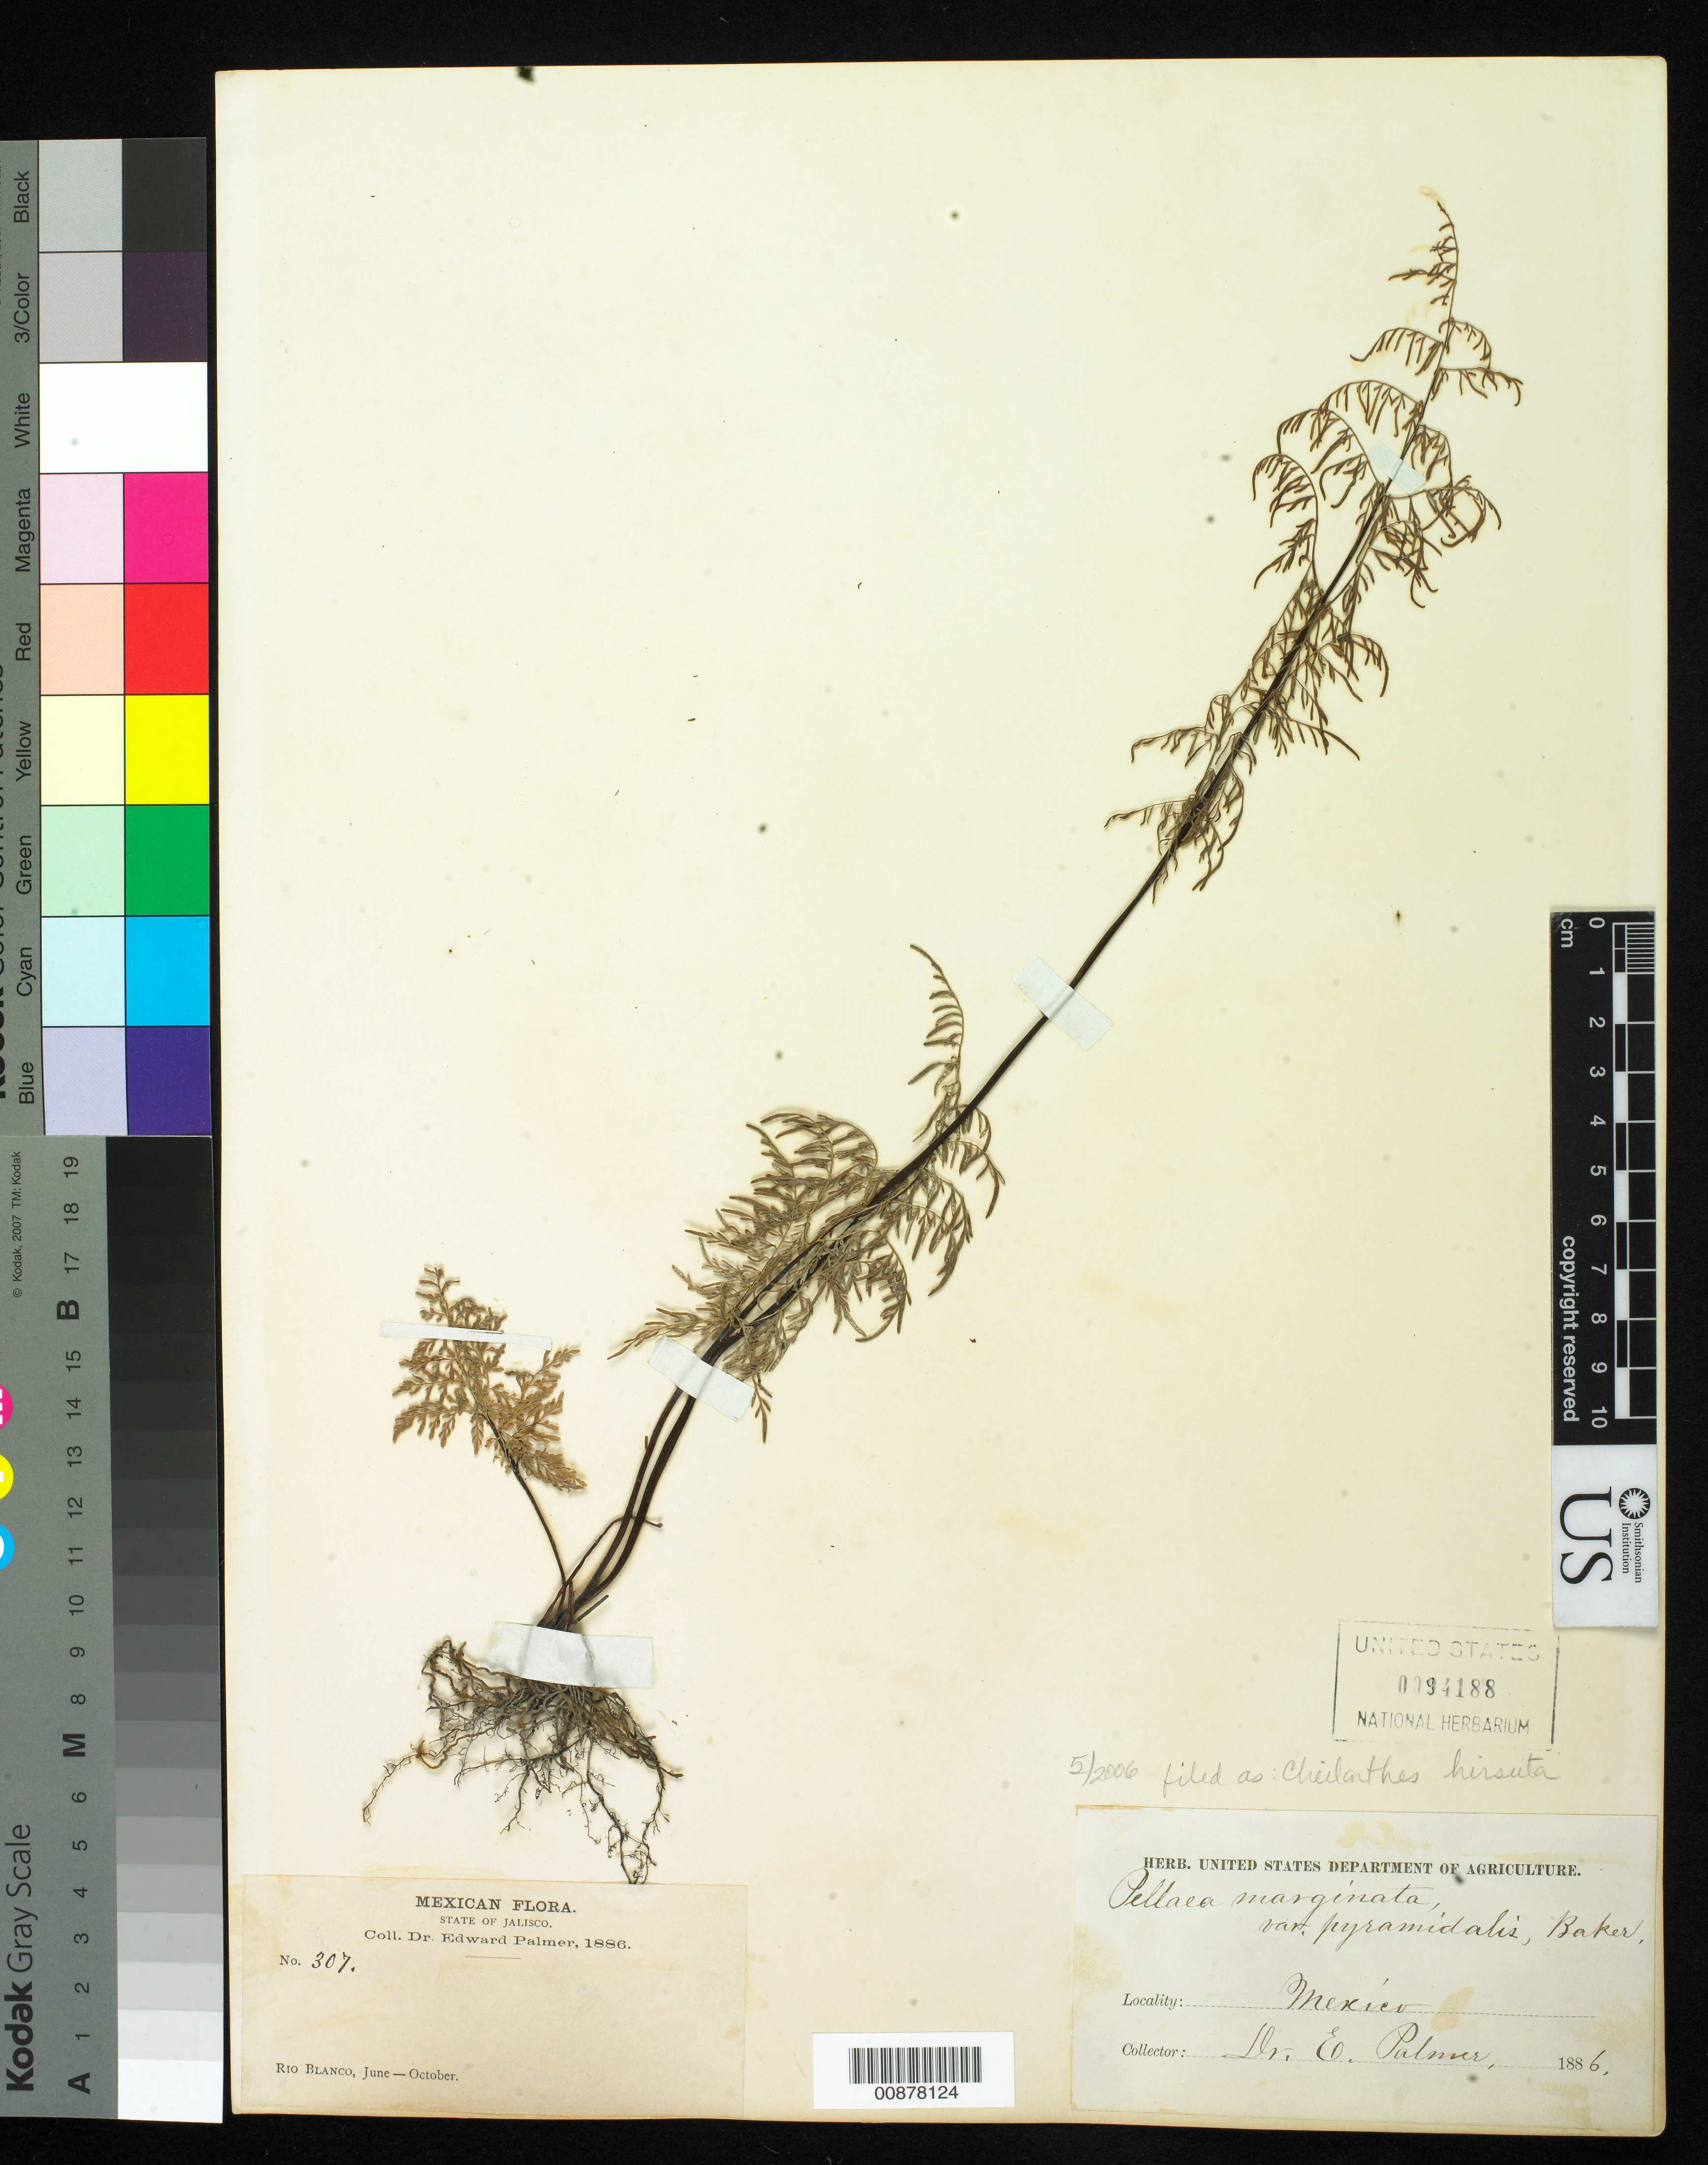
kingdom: Plantae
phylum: Tracheophyta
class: Polypodiopsida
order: Polypodiales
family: Pteridaceae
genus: Gaga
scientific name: Gaga hirsuta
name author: (Link) Fay W. Li & Windham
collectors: E. Palmer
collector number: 307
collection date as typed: Jun 1886 to -- Oct 1886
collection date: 1886-06/1886-10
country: Mexico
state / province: Jalisco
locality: Rio Blanco, Jalisco.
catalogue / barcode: US 94188